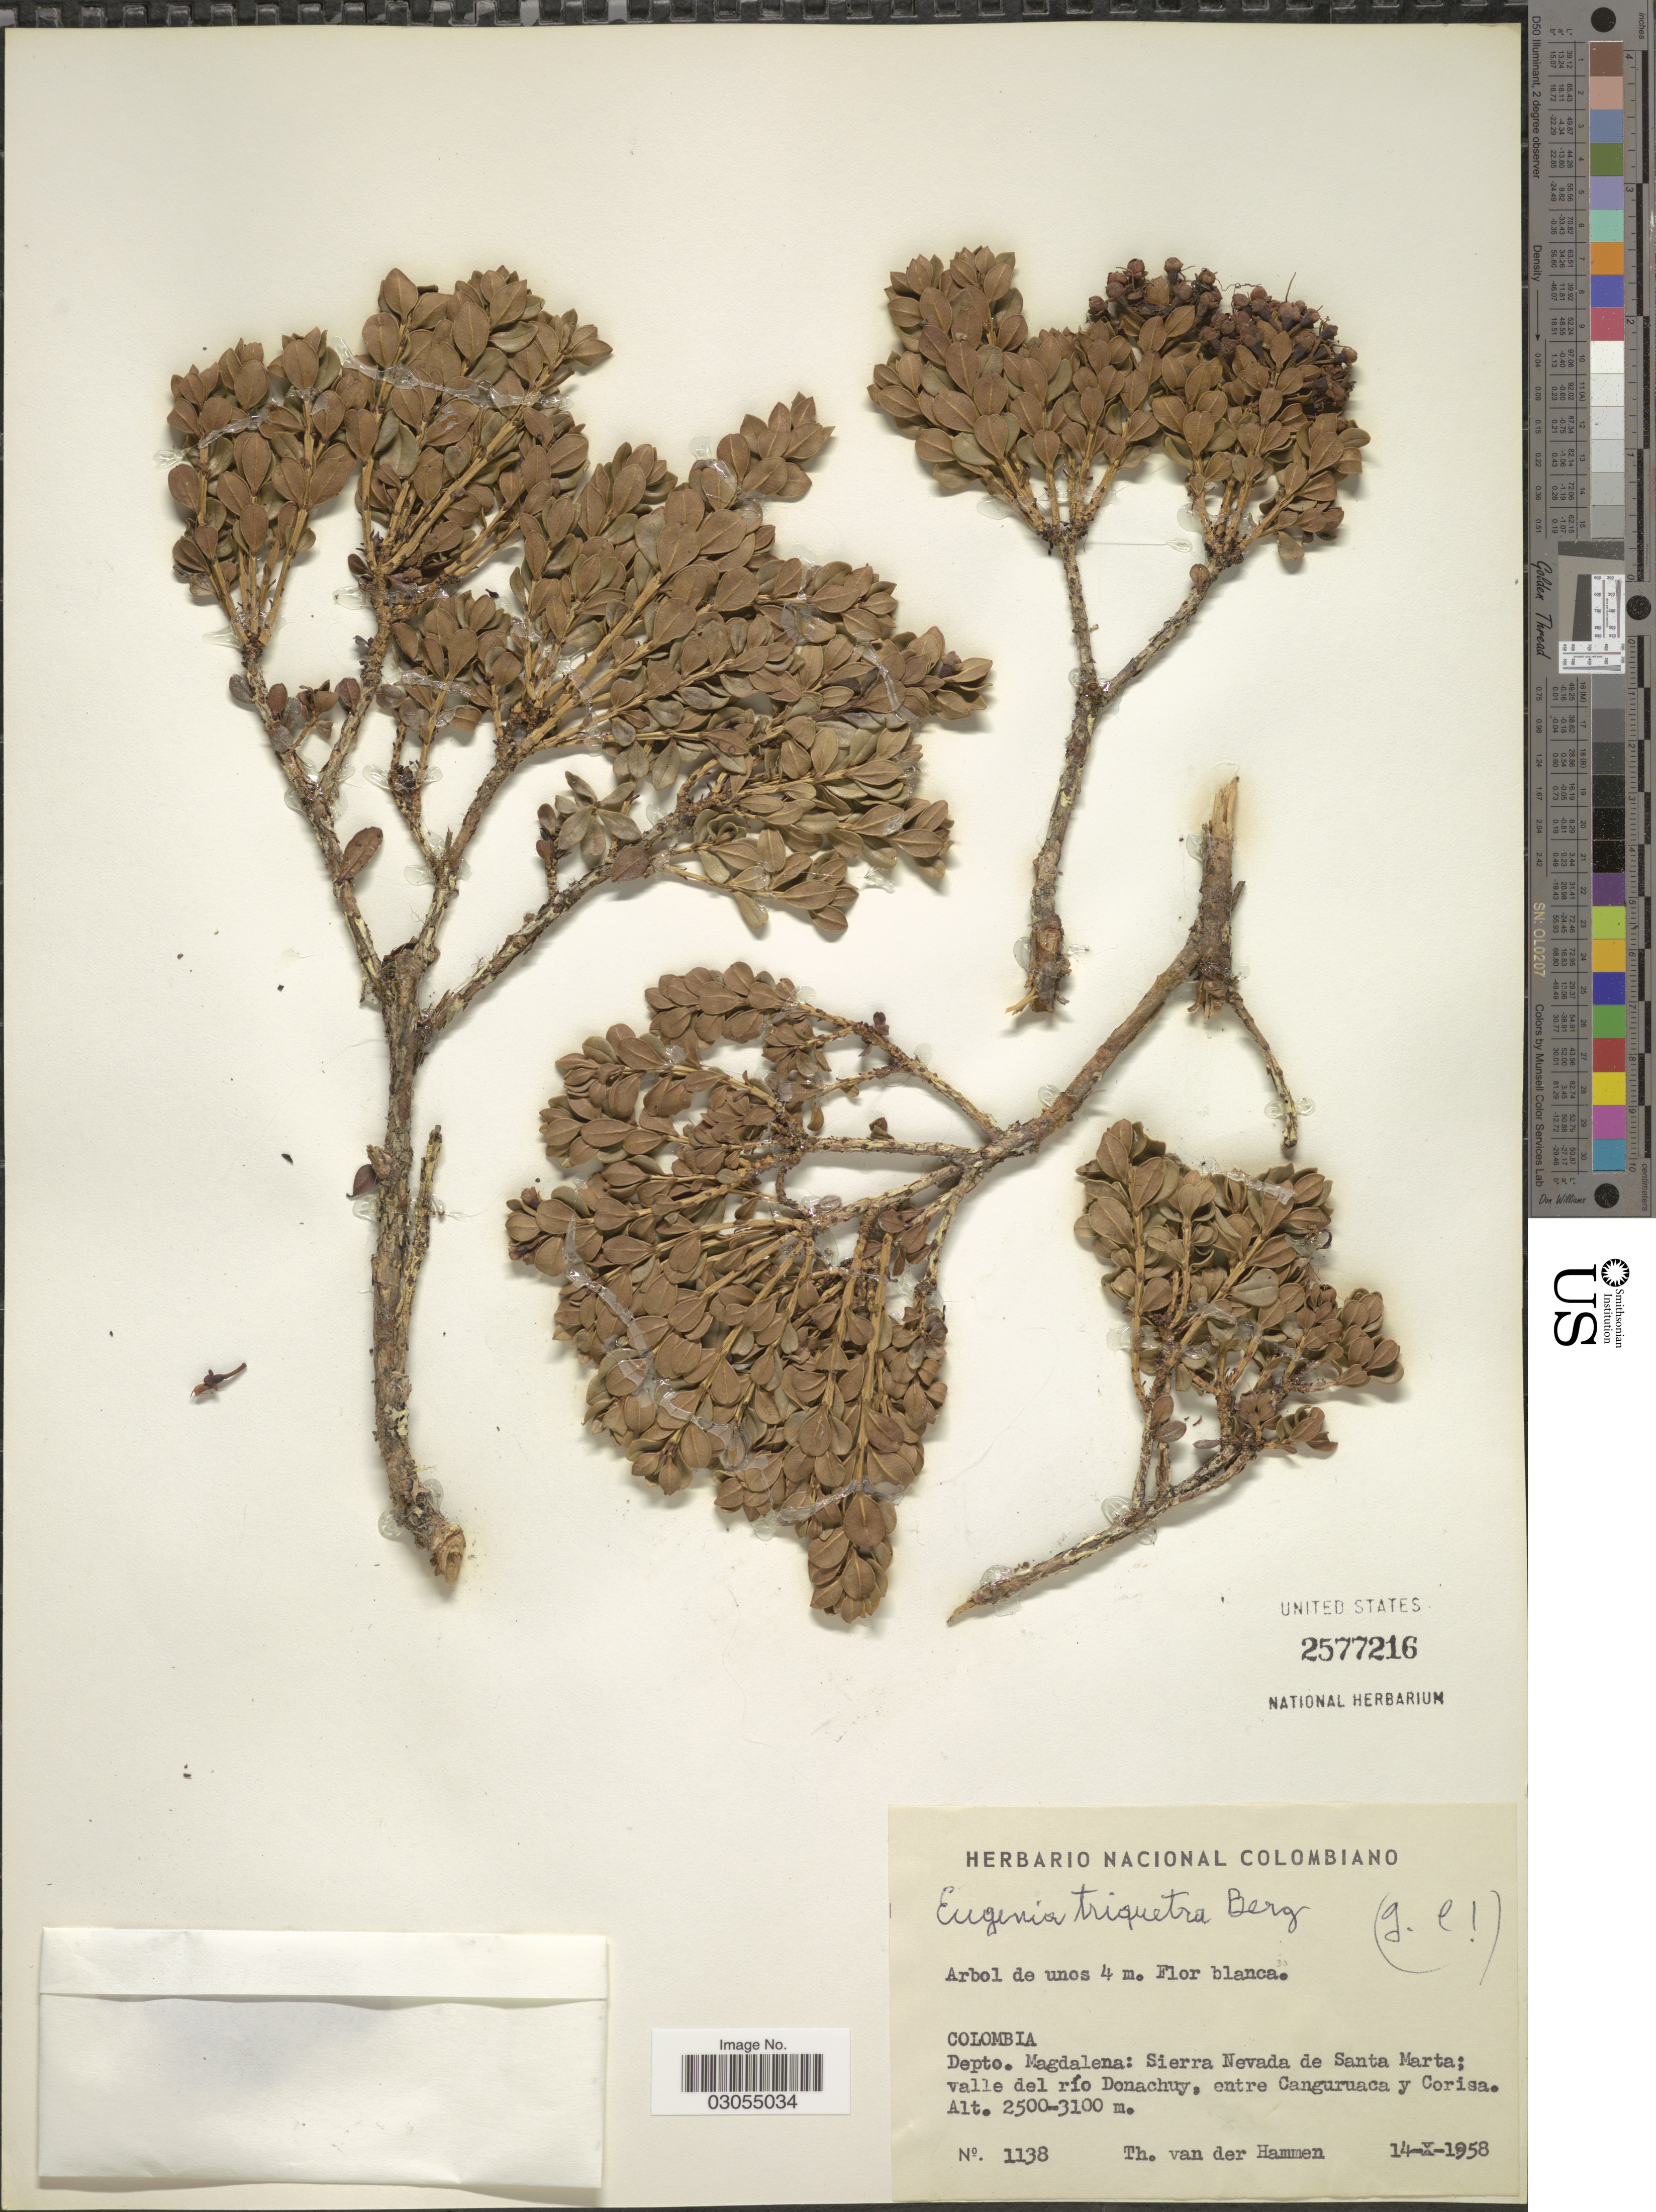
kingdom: Plantae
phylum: Tracheophyta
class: Magnoliopsida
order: Myrtales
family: Myrtaceae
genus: Myrcianthes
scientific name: Myrcianthes myrsinoides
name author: (Kunth) Grifo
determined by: Parra-O, Carlos A., Instituto de Ciencias Naturales - Universidad Nacional de Colombia (COLOMBIA)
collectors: T. Van der Hammen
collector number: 1138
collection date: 1958-10-14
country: Colombia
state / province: Magdalena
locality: Depto. Magdalena: Sierra Nevada de Santa Marta; valle del río Donachuy, entre Canguruaca y Corisa.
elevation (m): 2500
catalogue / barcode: US 2577216